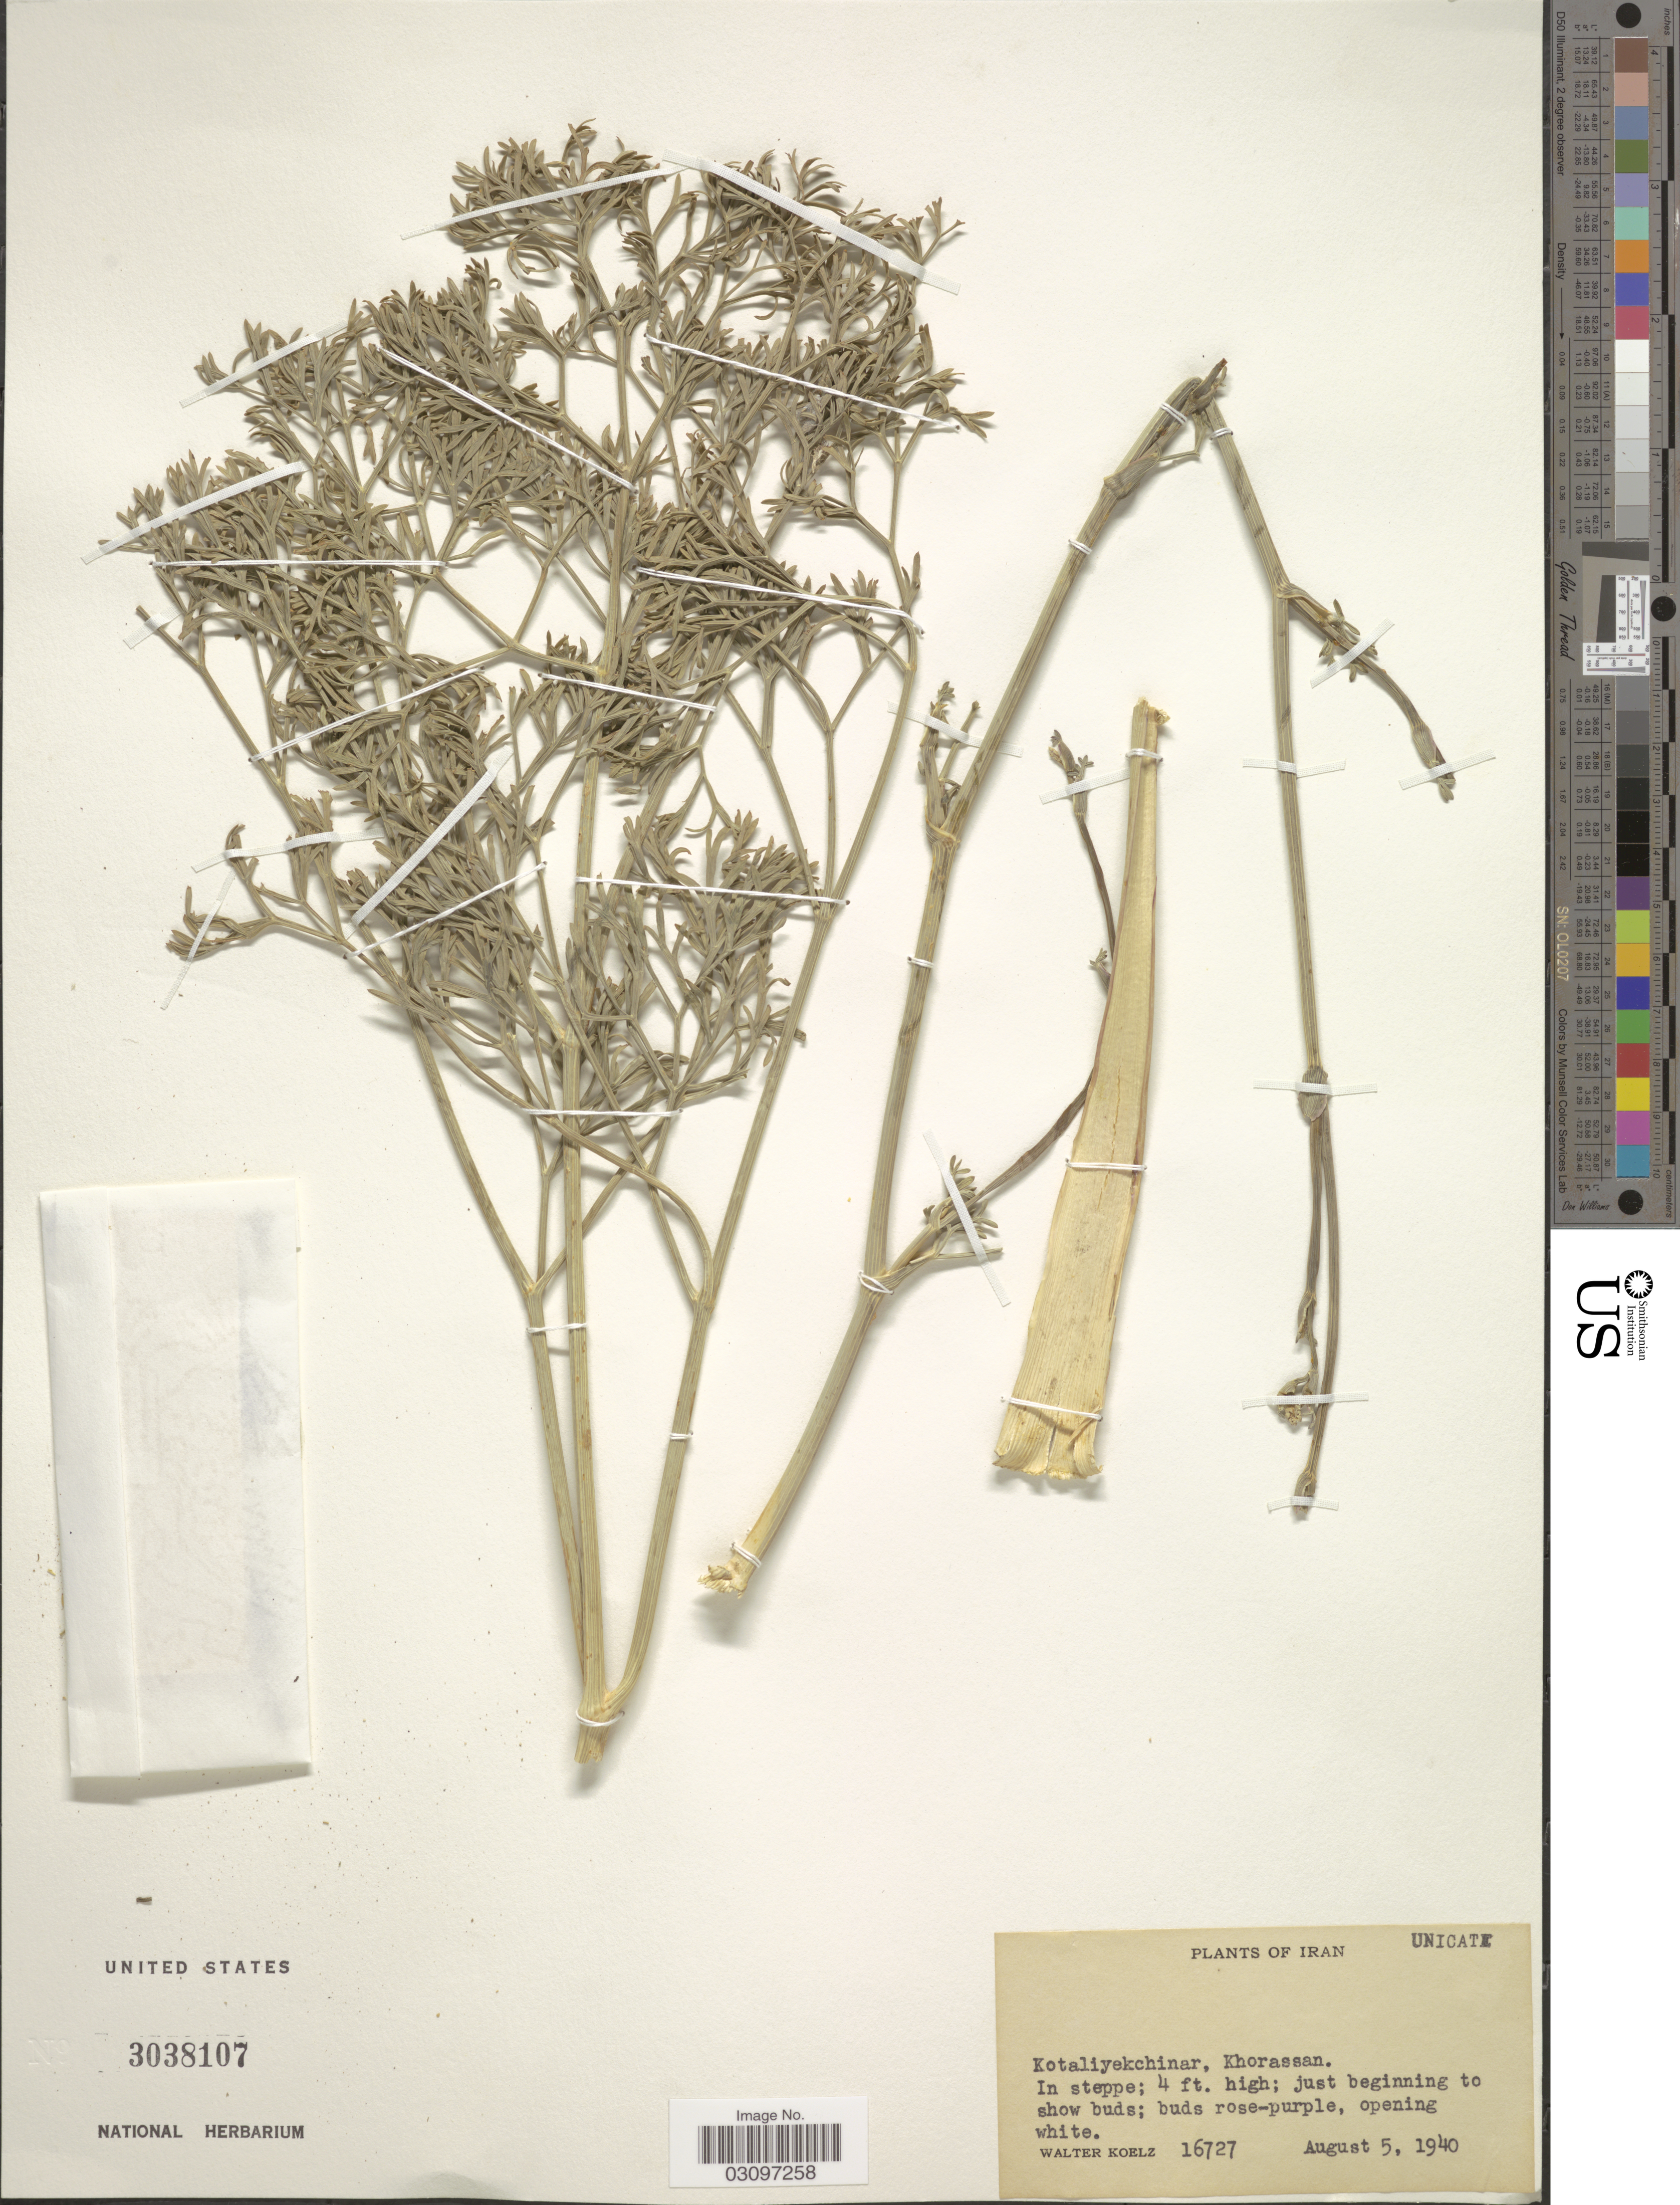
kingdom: Plantae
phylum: Tracheophyta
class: Magnoliopsida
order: Apiales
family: Apiaceae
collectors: W. N. Koelz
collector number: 16727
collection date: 1940-08-05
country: Iran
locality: Kotaliyekchinar, Khorassan.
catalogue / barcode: US 3038107